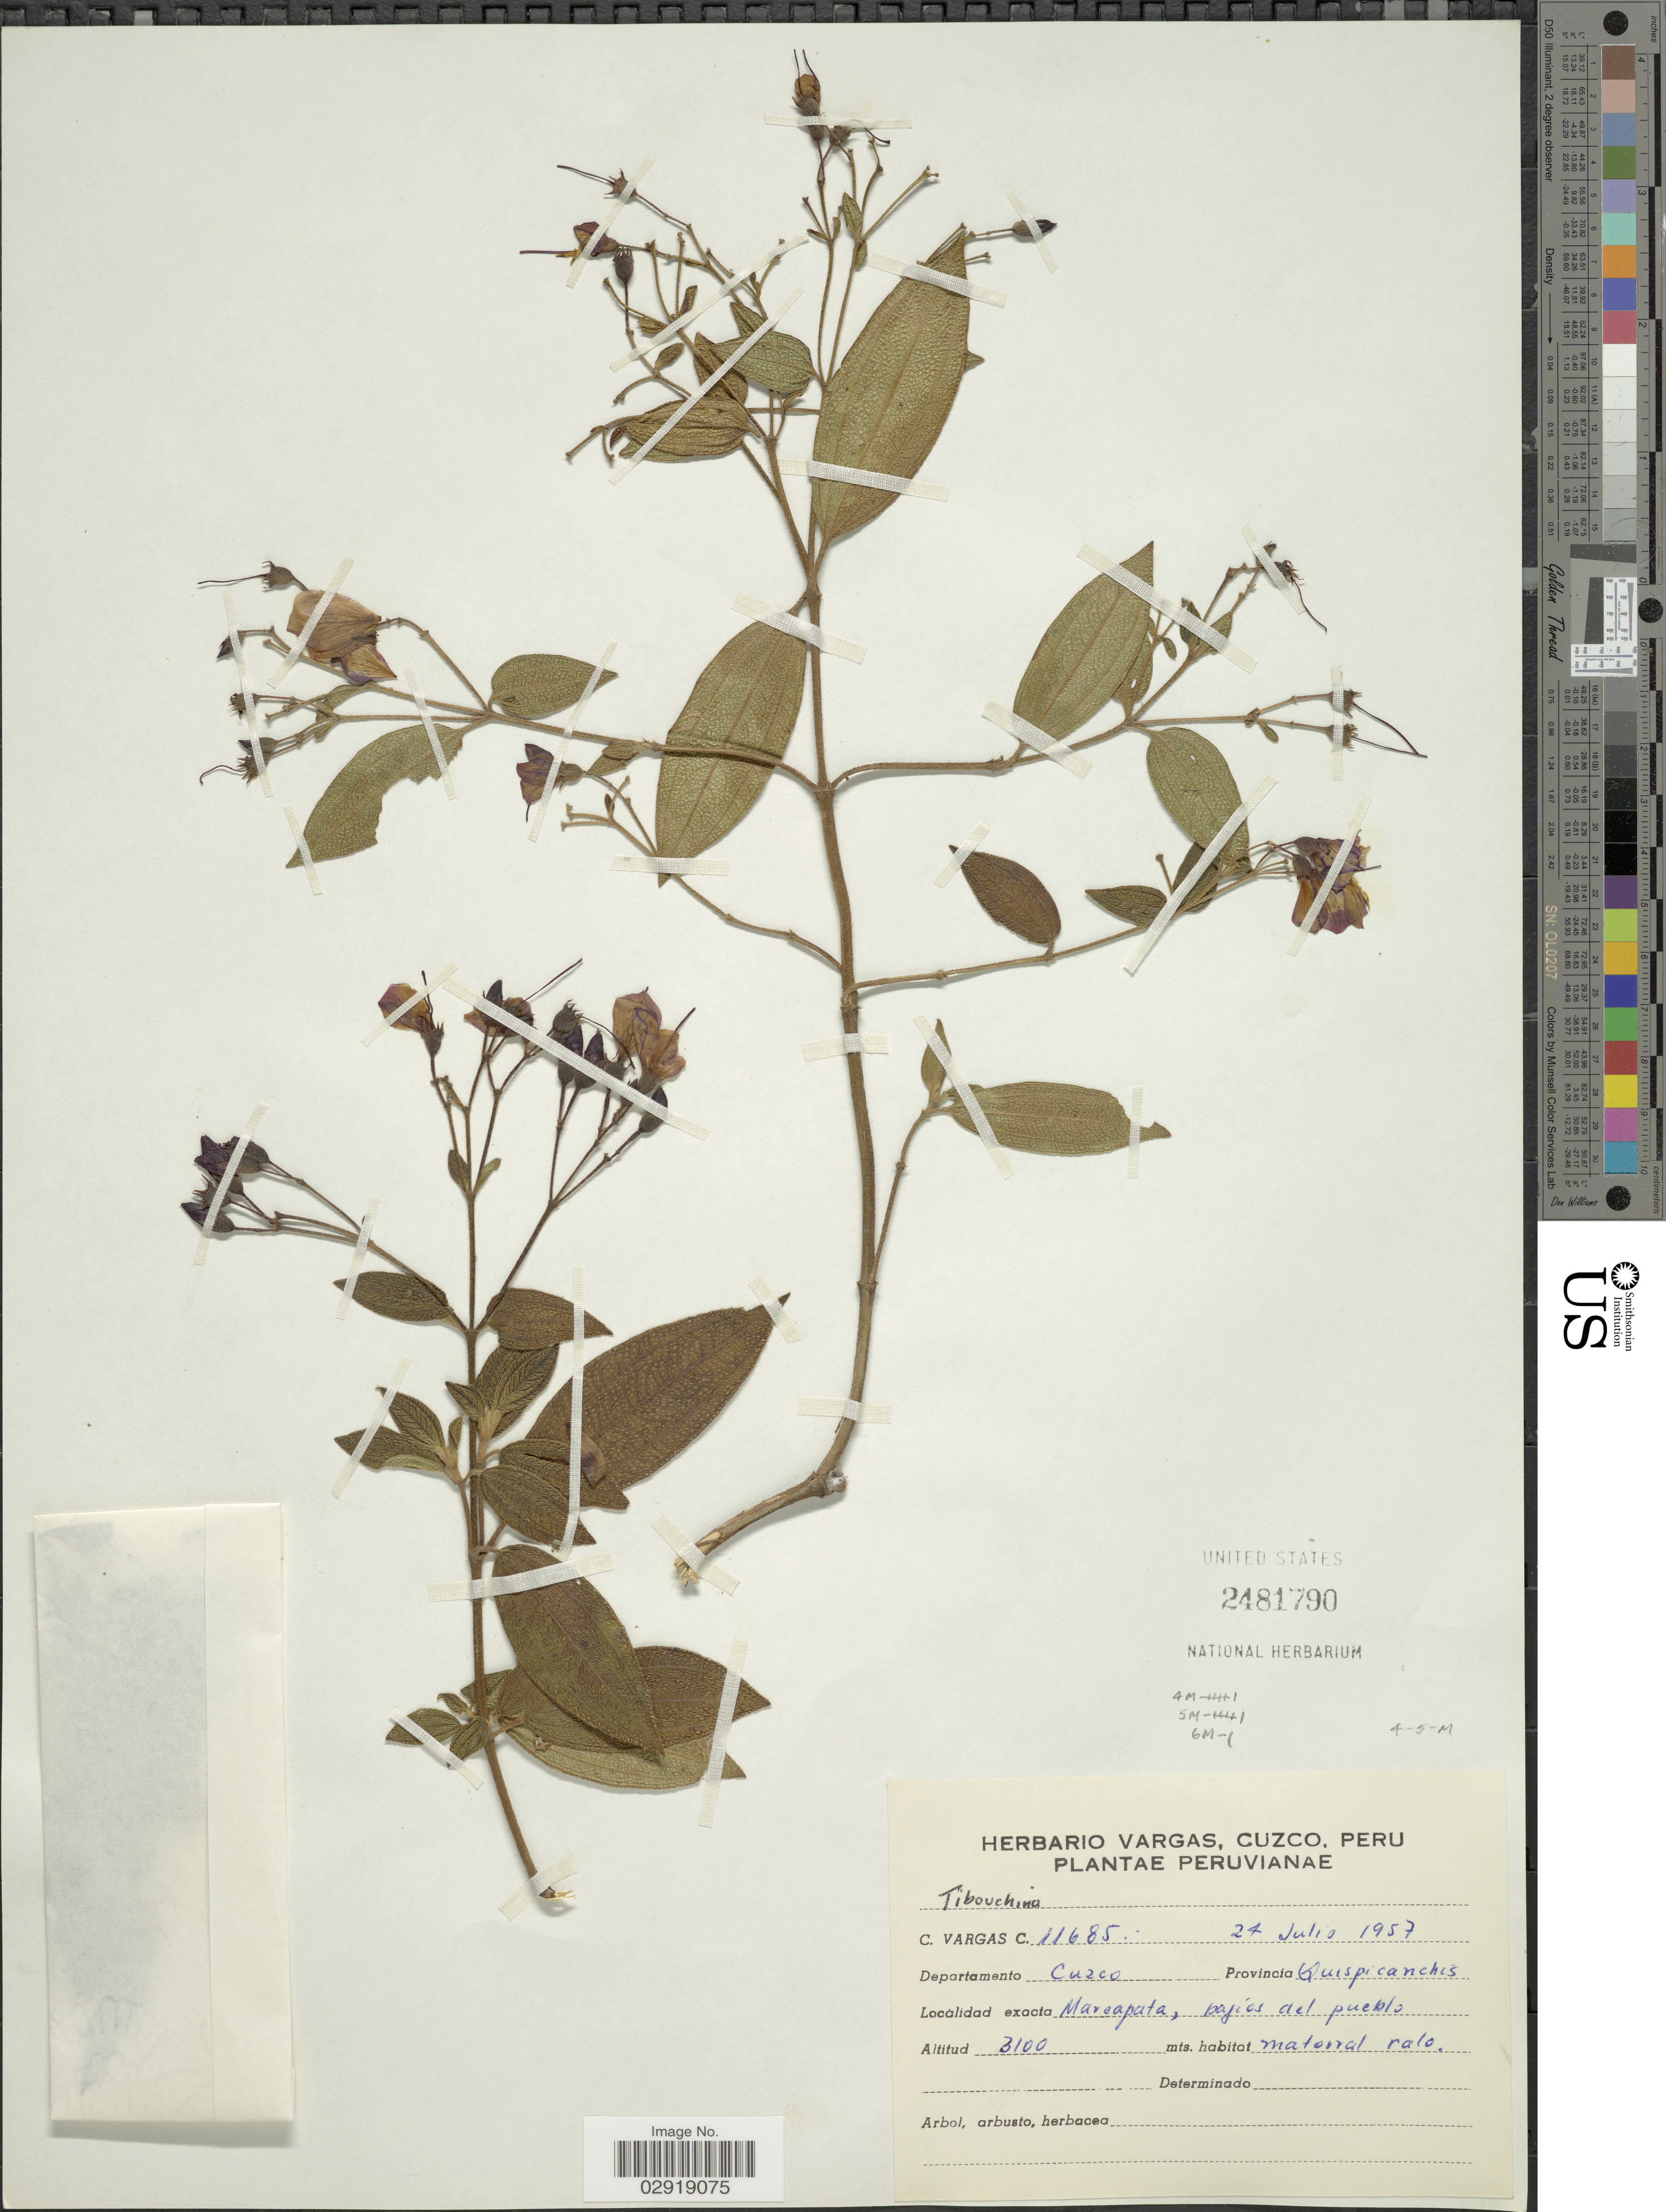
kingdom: Plantae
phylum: Tracheophyta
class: Magnoliopsida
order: Myrtales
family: Melastomataceae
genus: Chaetogastra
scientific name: Chaetogastra sp.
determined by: Michelangeli, F. A.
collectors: C. Vargas Calderón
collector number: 11685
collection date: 1957-07-24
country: Peru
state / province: Cusco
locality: Departamento Cuzco Provincia Quispicanchis. Marcapata, bajíos del pueblo.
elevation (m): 3100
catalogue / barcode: US 2481790